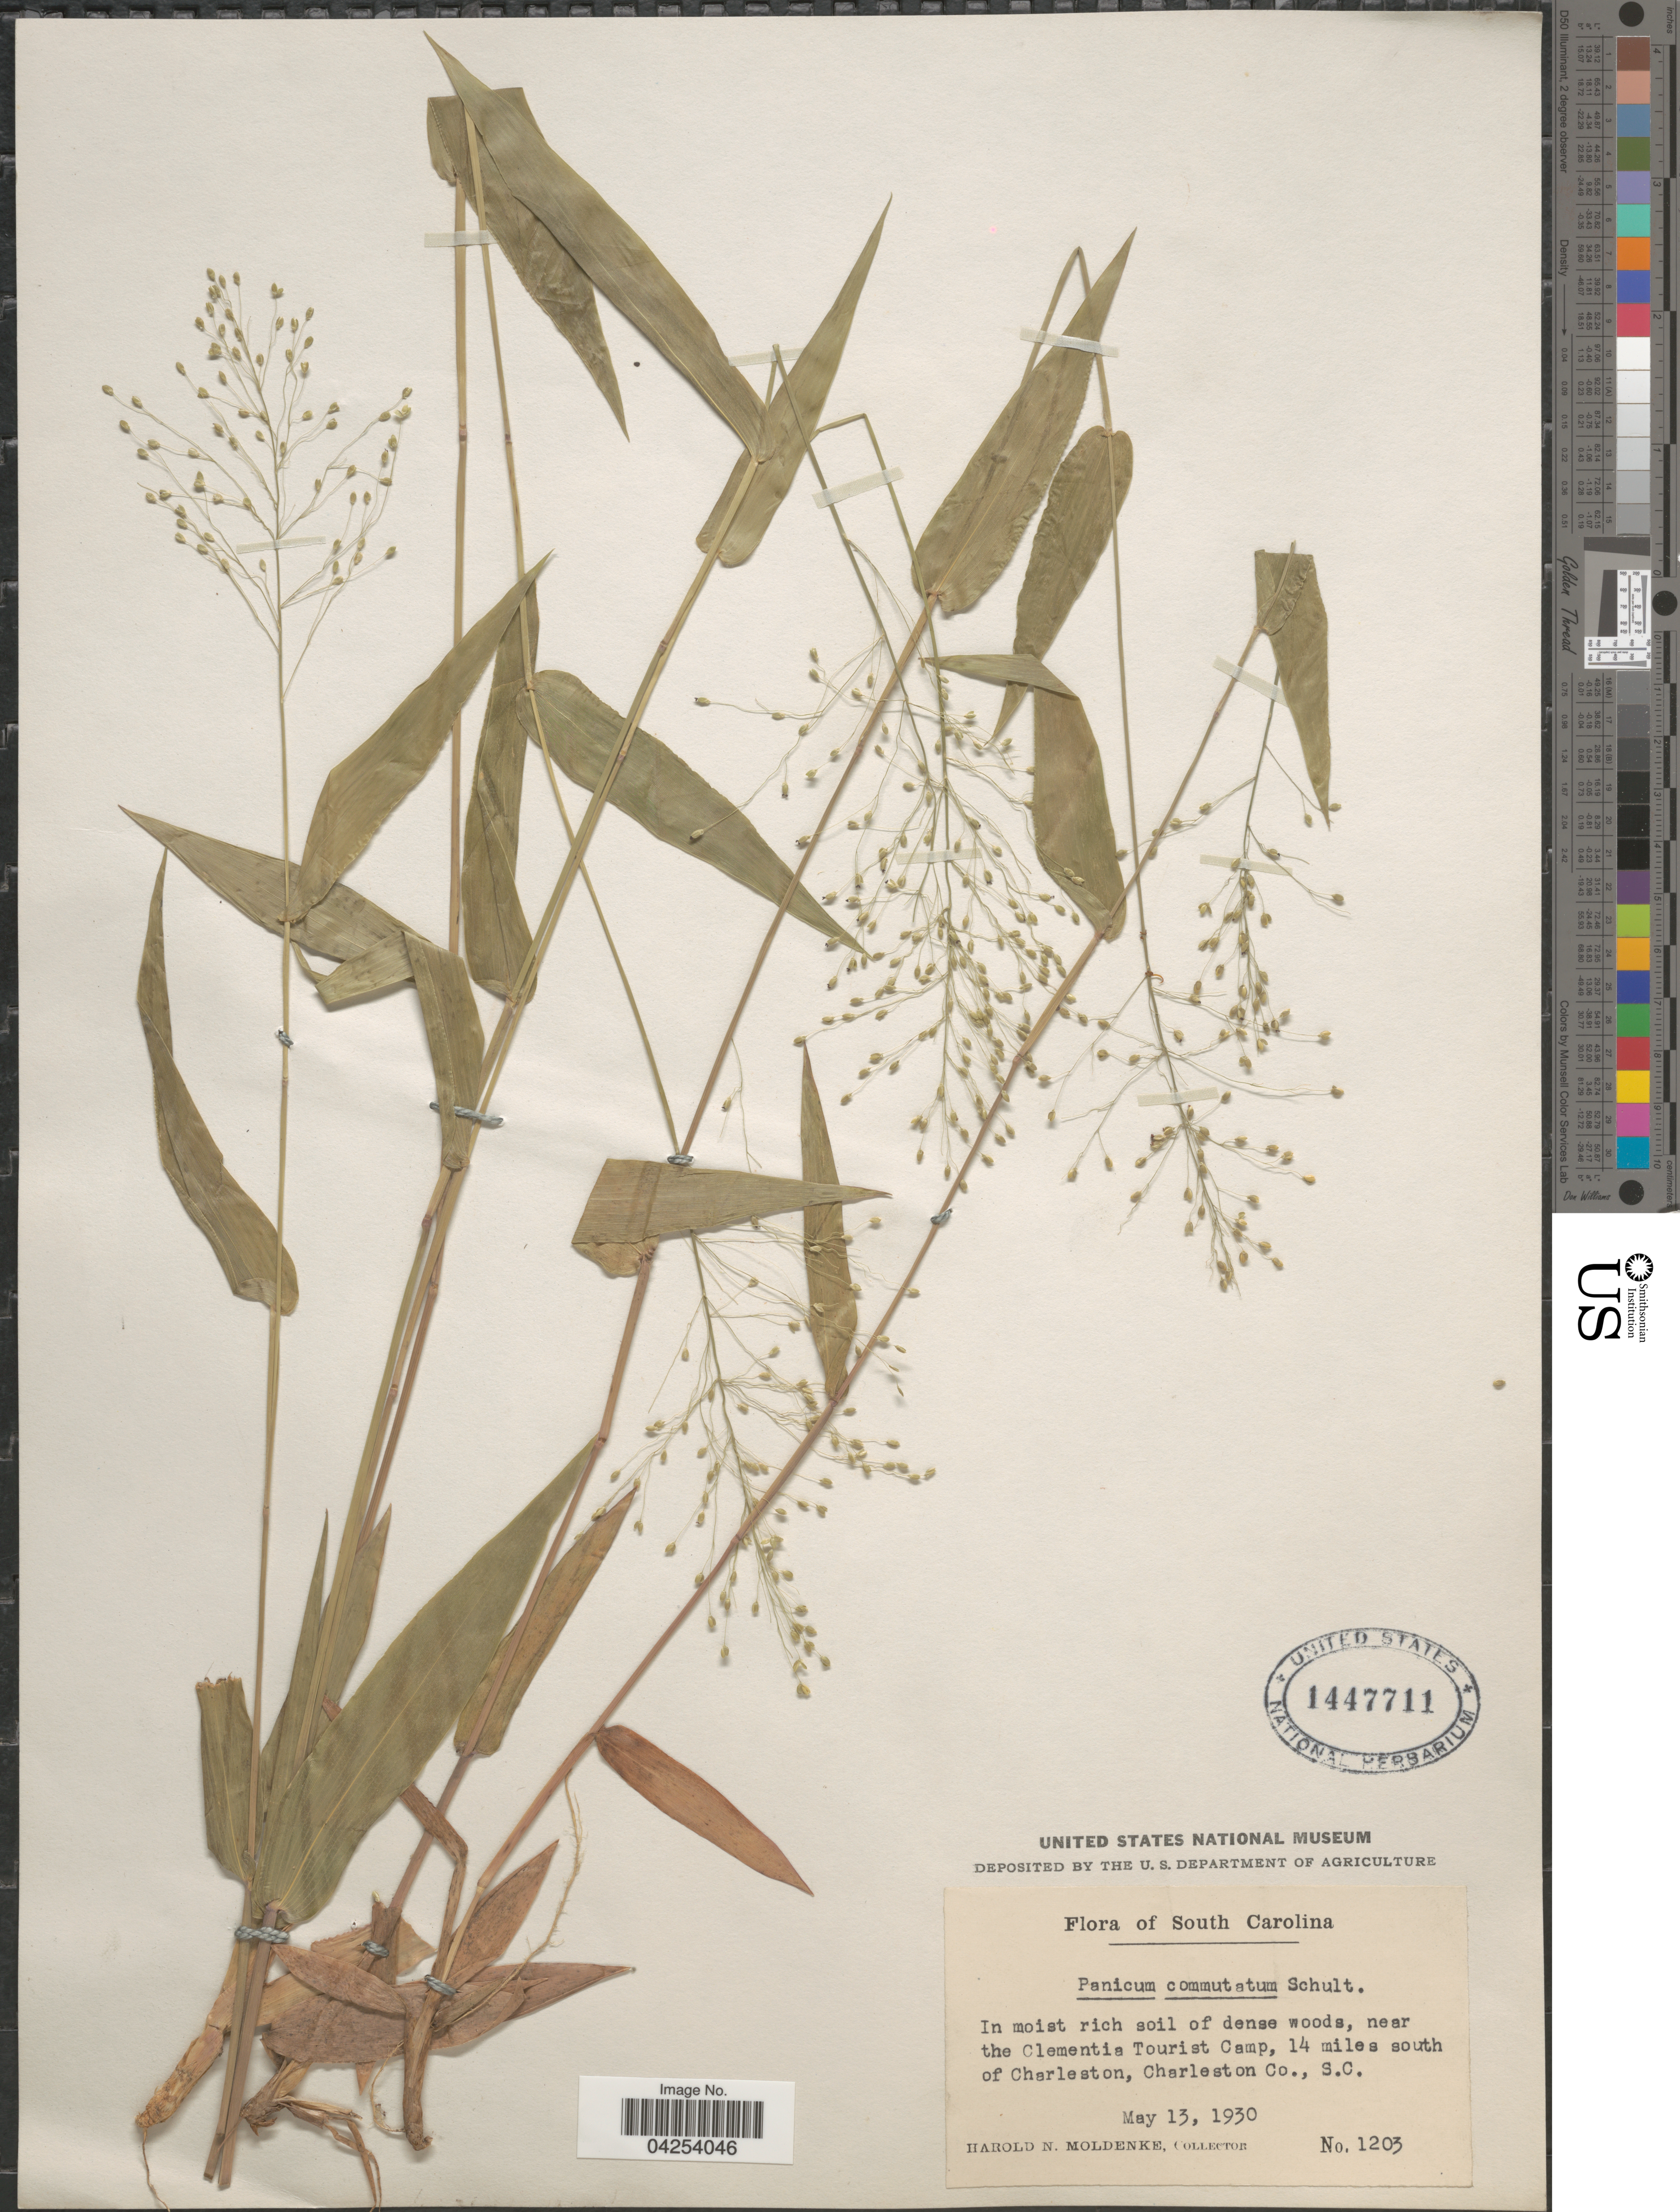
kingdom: Plantae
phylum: Tracheophyta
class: Liliopsida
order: Poales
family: Poaceae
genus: Dichanthelium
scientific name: Dichanthelium commutatum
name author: (Schult.) Gould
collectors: H. N. Moldenke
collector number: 1203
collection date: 1930-05-13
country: United States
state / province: South Carolina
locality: In moist rich soil of dense woods, near the Clementis Tourist Camp, 14 miles south of Charleston, Charleston Co.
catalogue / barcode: US 1447711